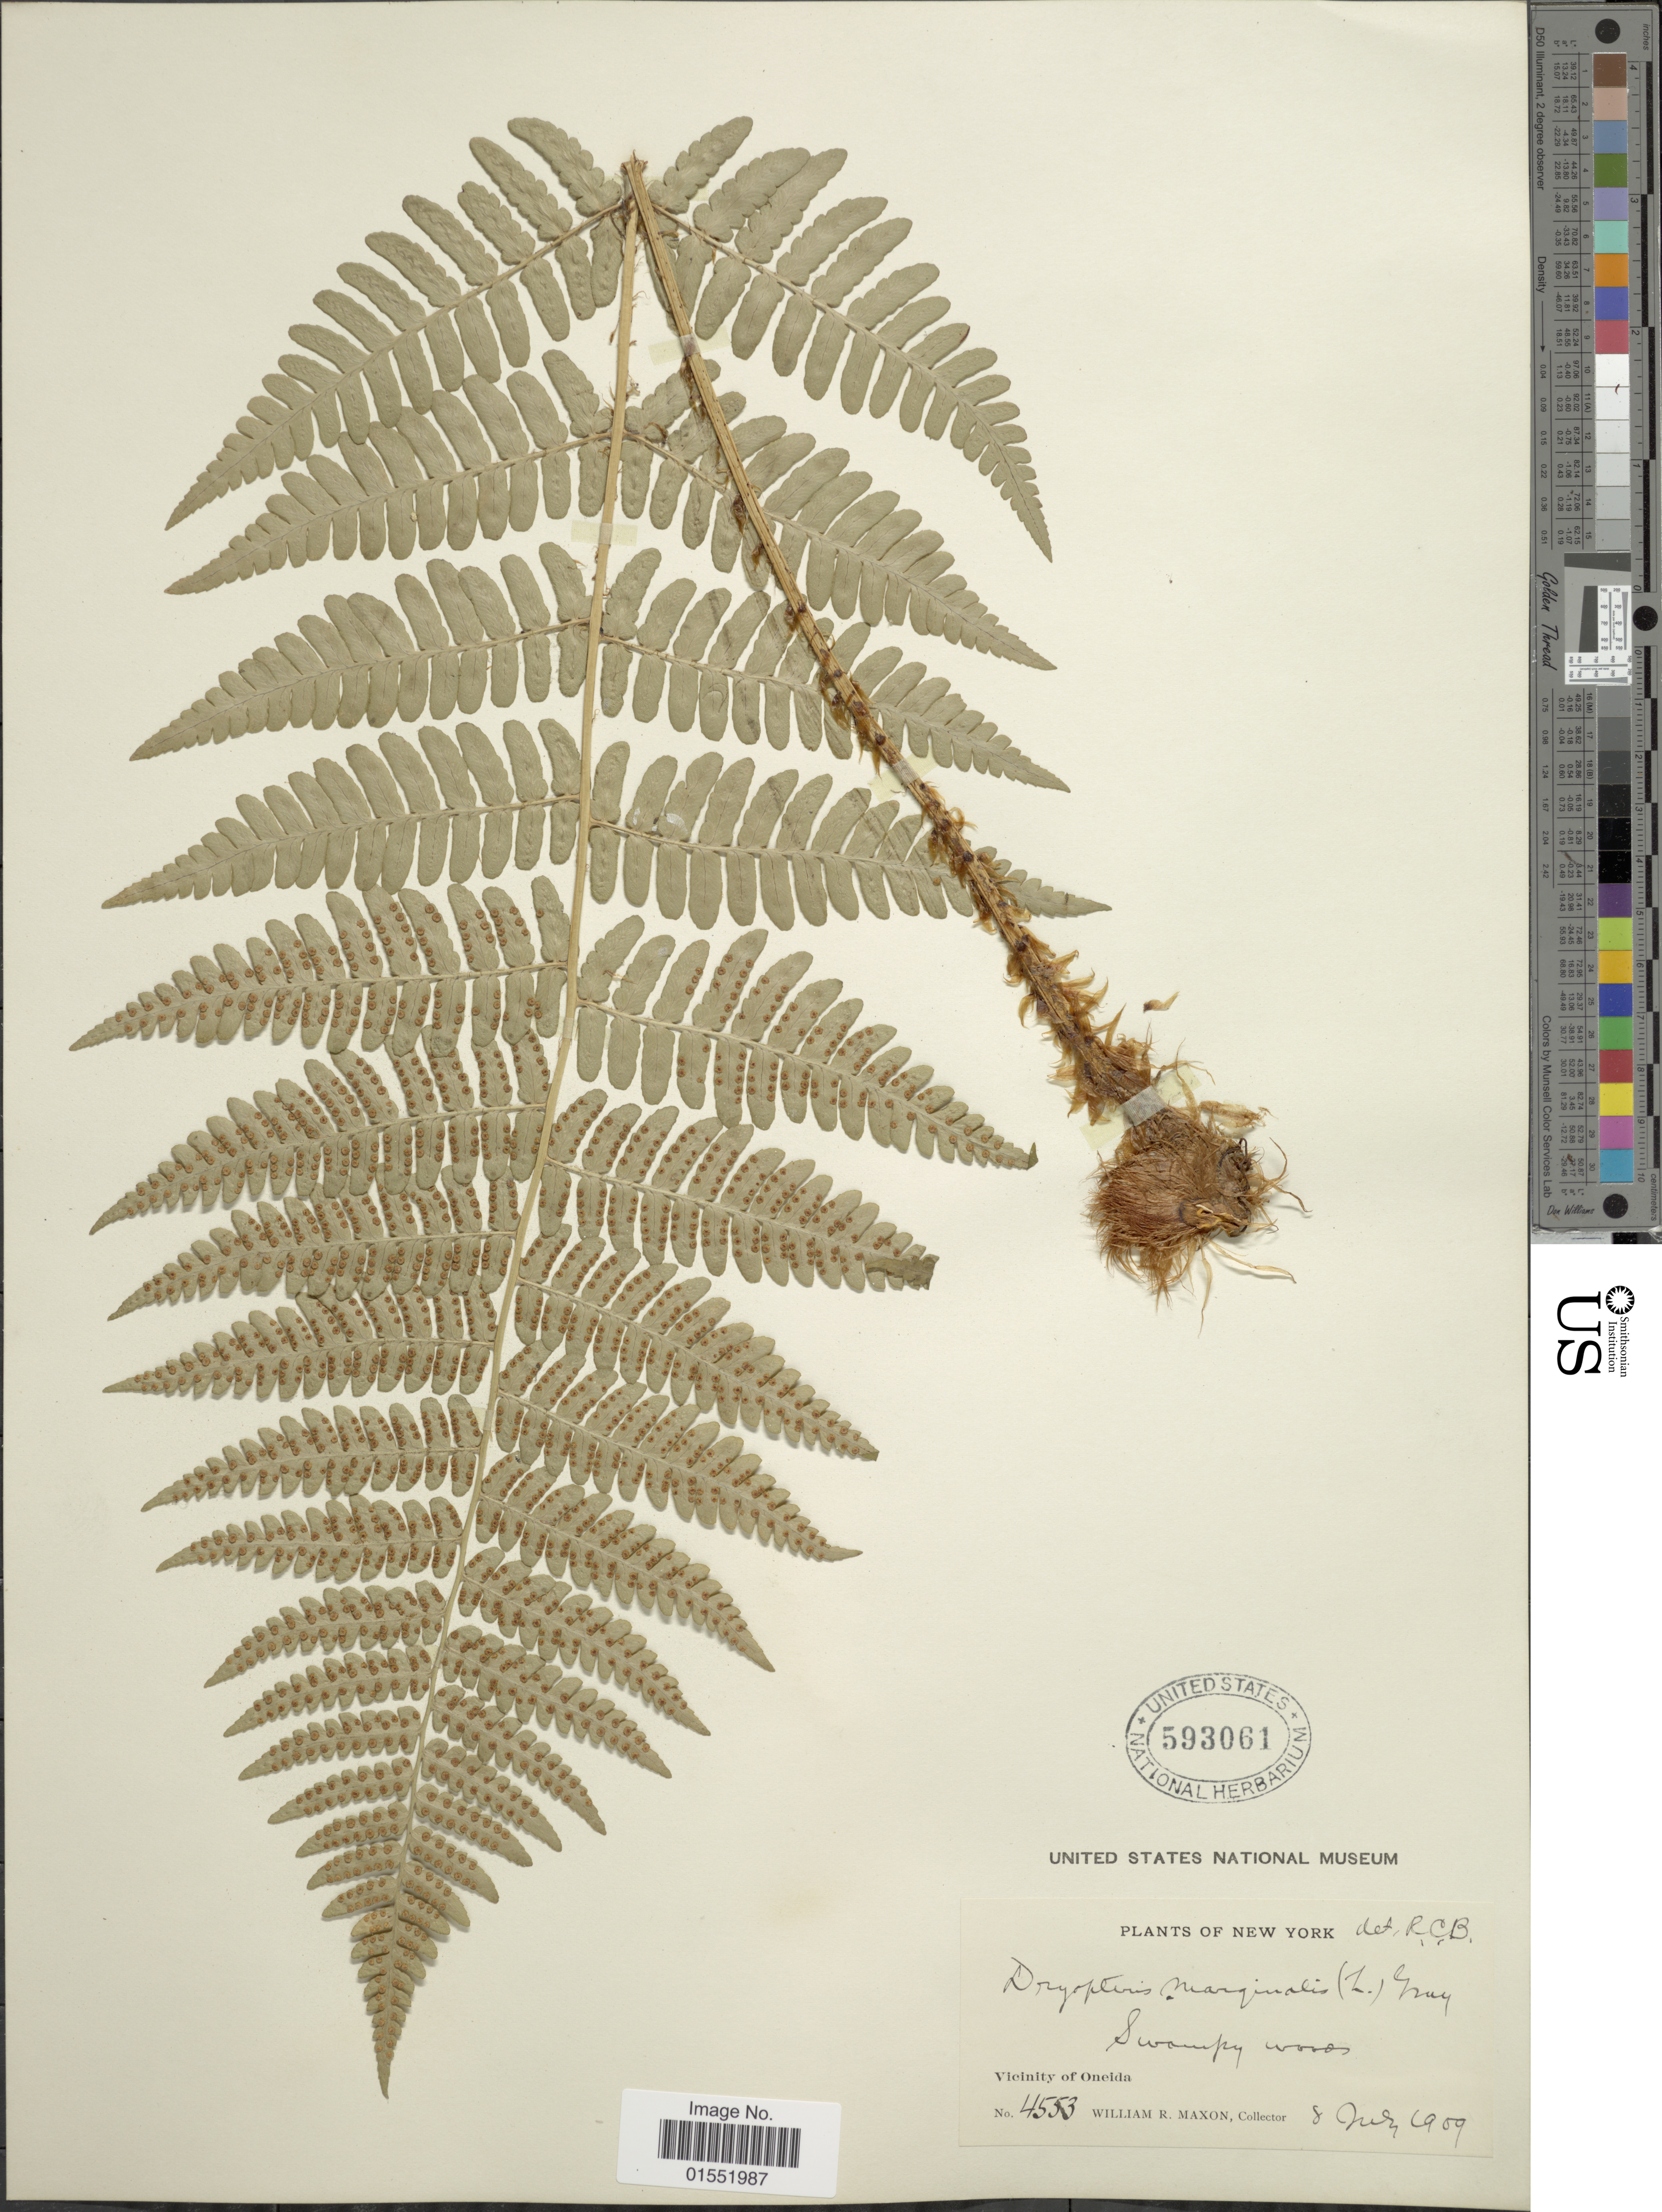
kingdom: Plantae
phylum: Tracheophyta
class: Polypodiopsida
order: Polypodiales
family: Dryopteridaceae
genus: Dryopteris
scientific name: Dryopteris marginalis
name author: (L.) A. Gray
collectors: W. R. Maxon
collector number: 4553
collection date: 1909-07-08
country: United States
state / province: New York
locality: Swampy woods. Vicinity of Oneida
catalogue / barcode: US 593061